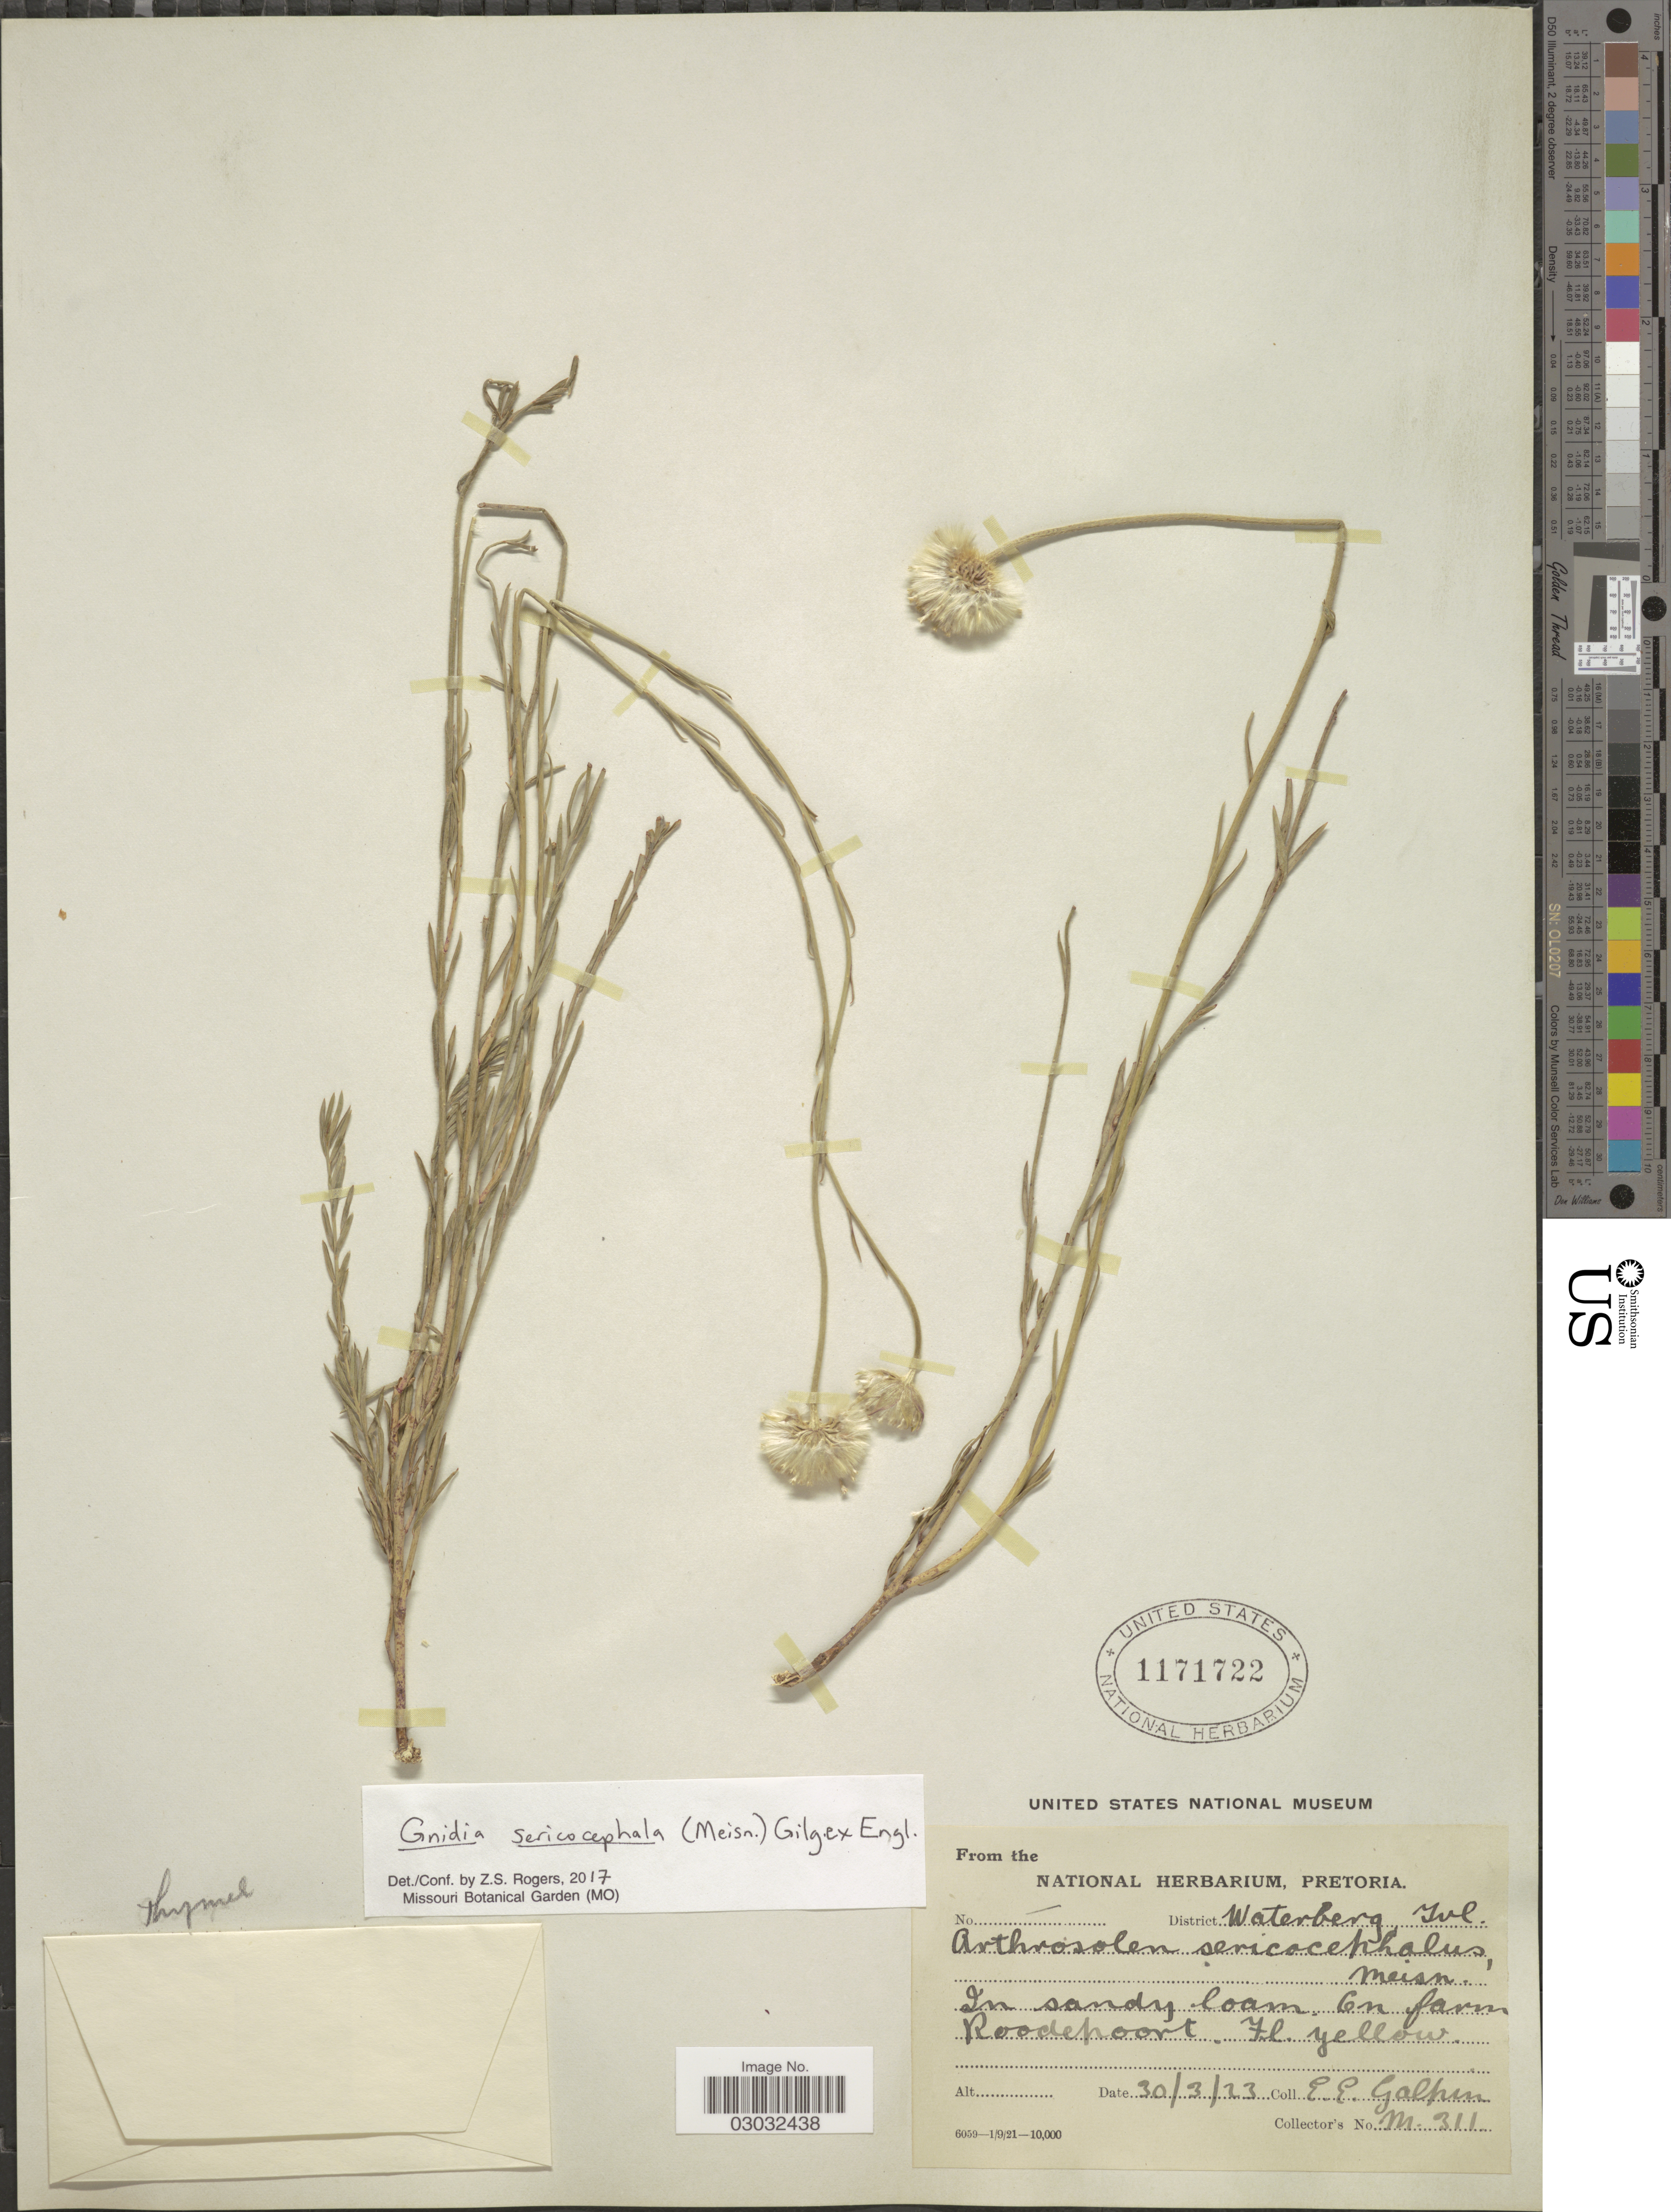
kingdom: Plantae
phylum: Tracheophyta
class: Magnoliopsida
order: Malvales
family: Thymelaeaceae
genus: Lasiosiphon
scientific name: Lasiosiphon sericocephalus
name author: (Meisn.) J.C. Manning & Boatwr.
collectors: E. Galpin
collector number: M.311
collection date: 1923-03-30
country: South Africa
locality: District Waterberg, Tvl. In sandy loam. On farm Roodepoort.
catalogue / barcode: US 1171722